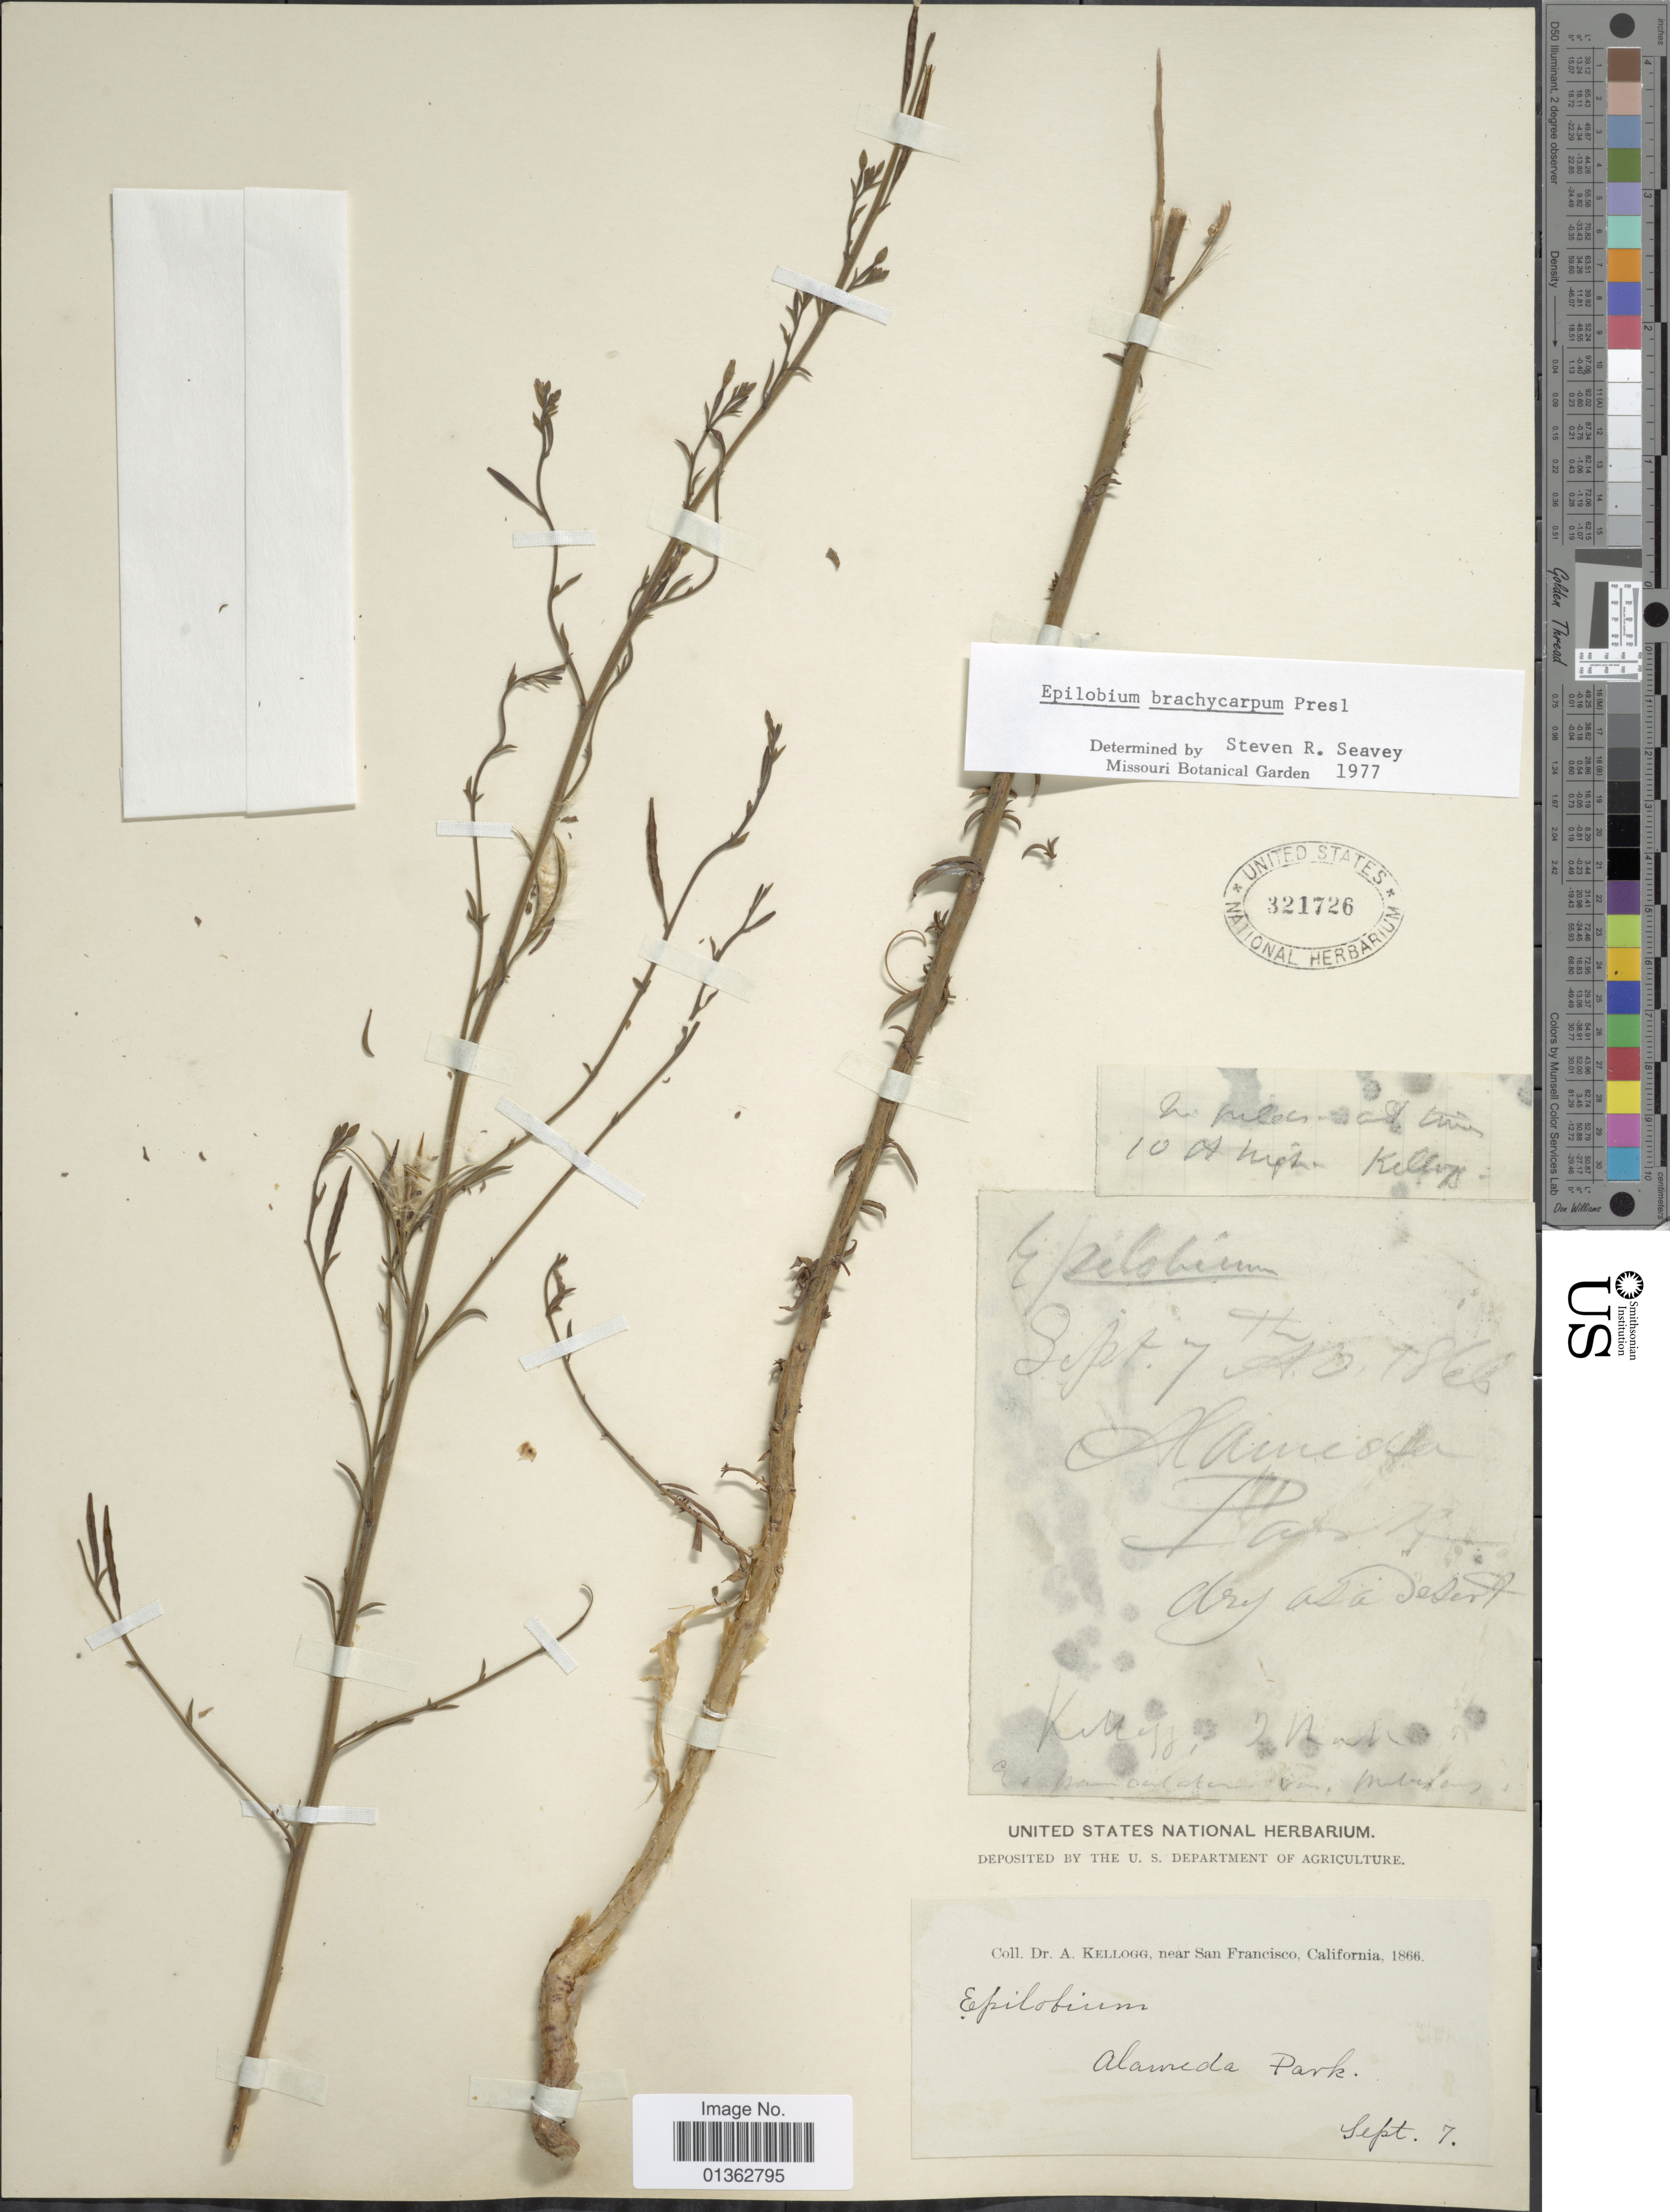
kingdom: Plantae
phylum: Tracheophyta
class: Magnoliopsida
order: Myrtales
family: Onagraceae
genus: Epilobium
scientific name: Epilobium brachycarpum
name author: C. Presl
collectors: A. Kellogg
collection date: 1866-09-07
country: United States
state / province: California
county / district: San Francisco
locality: Near San Francisco. Alameda Park.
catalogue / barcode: US 321726